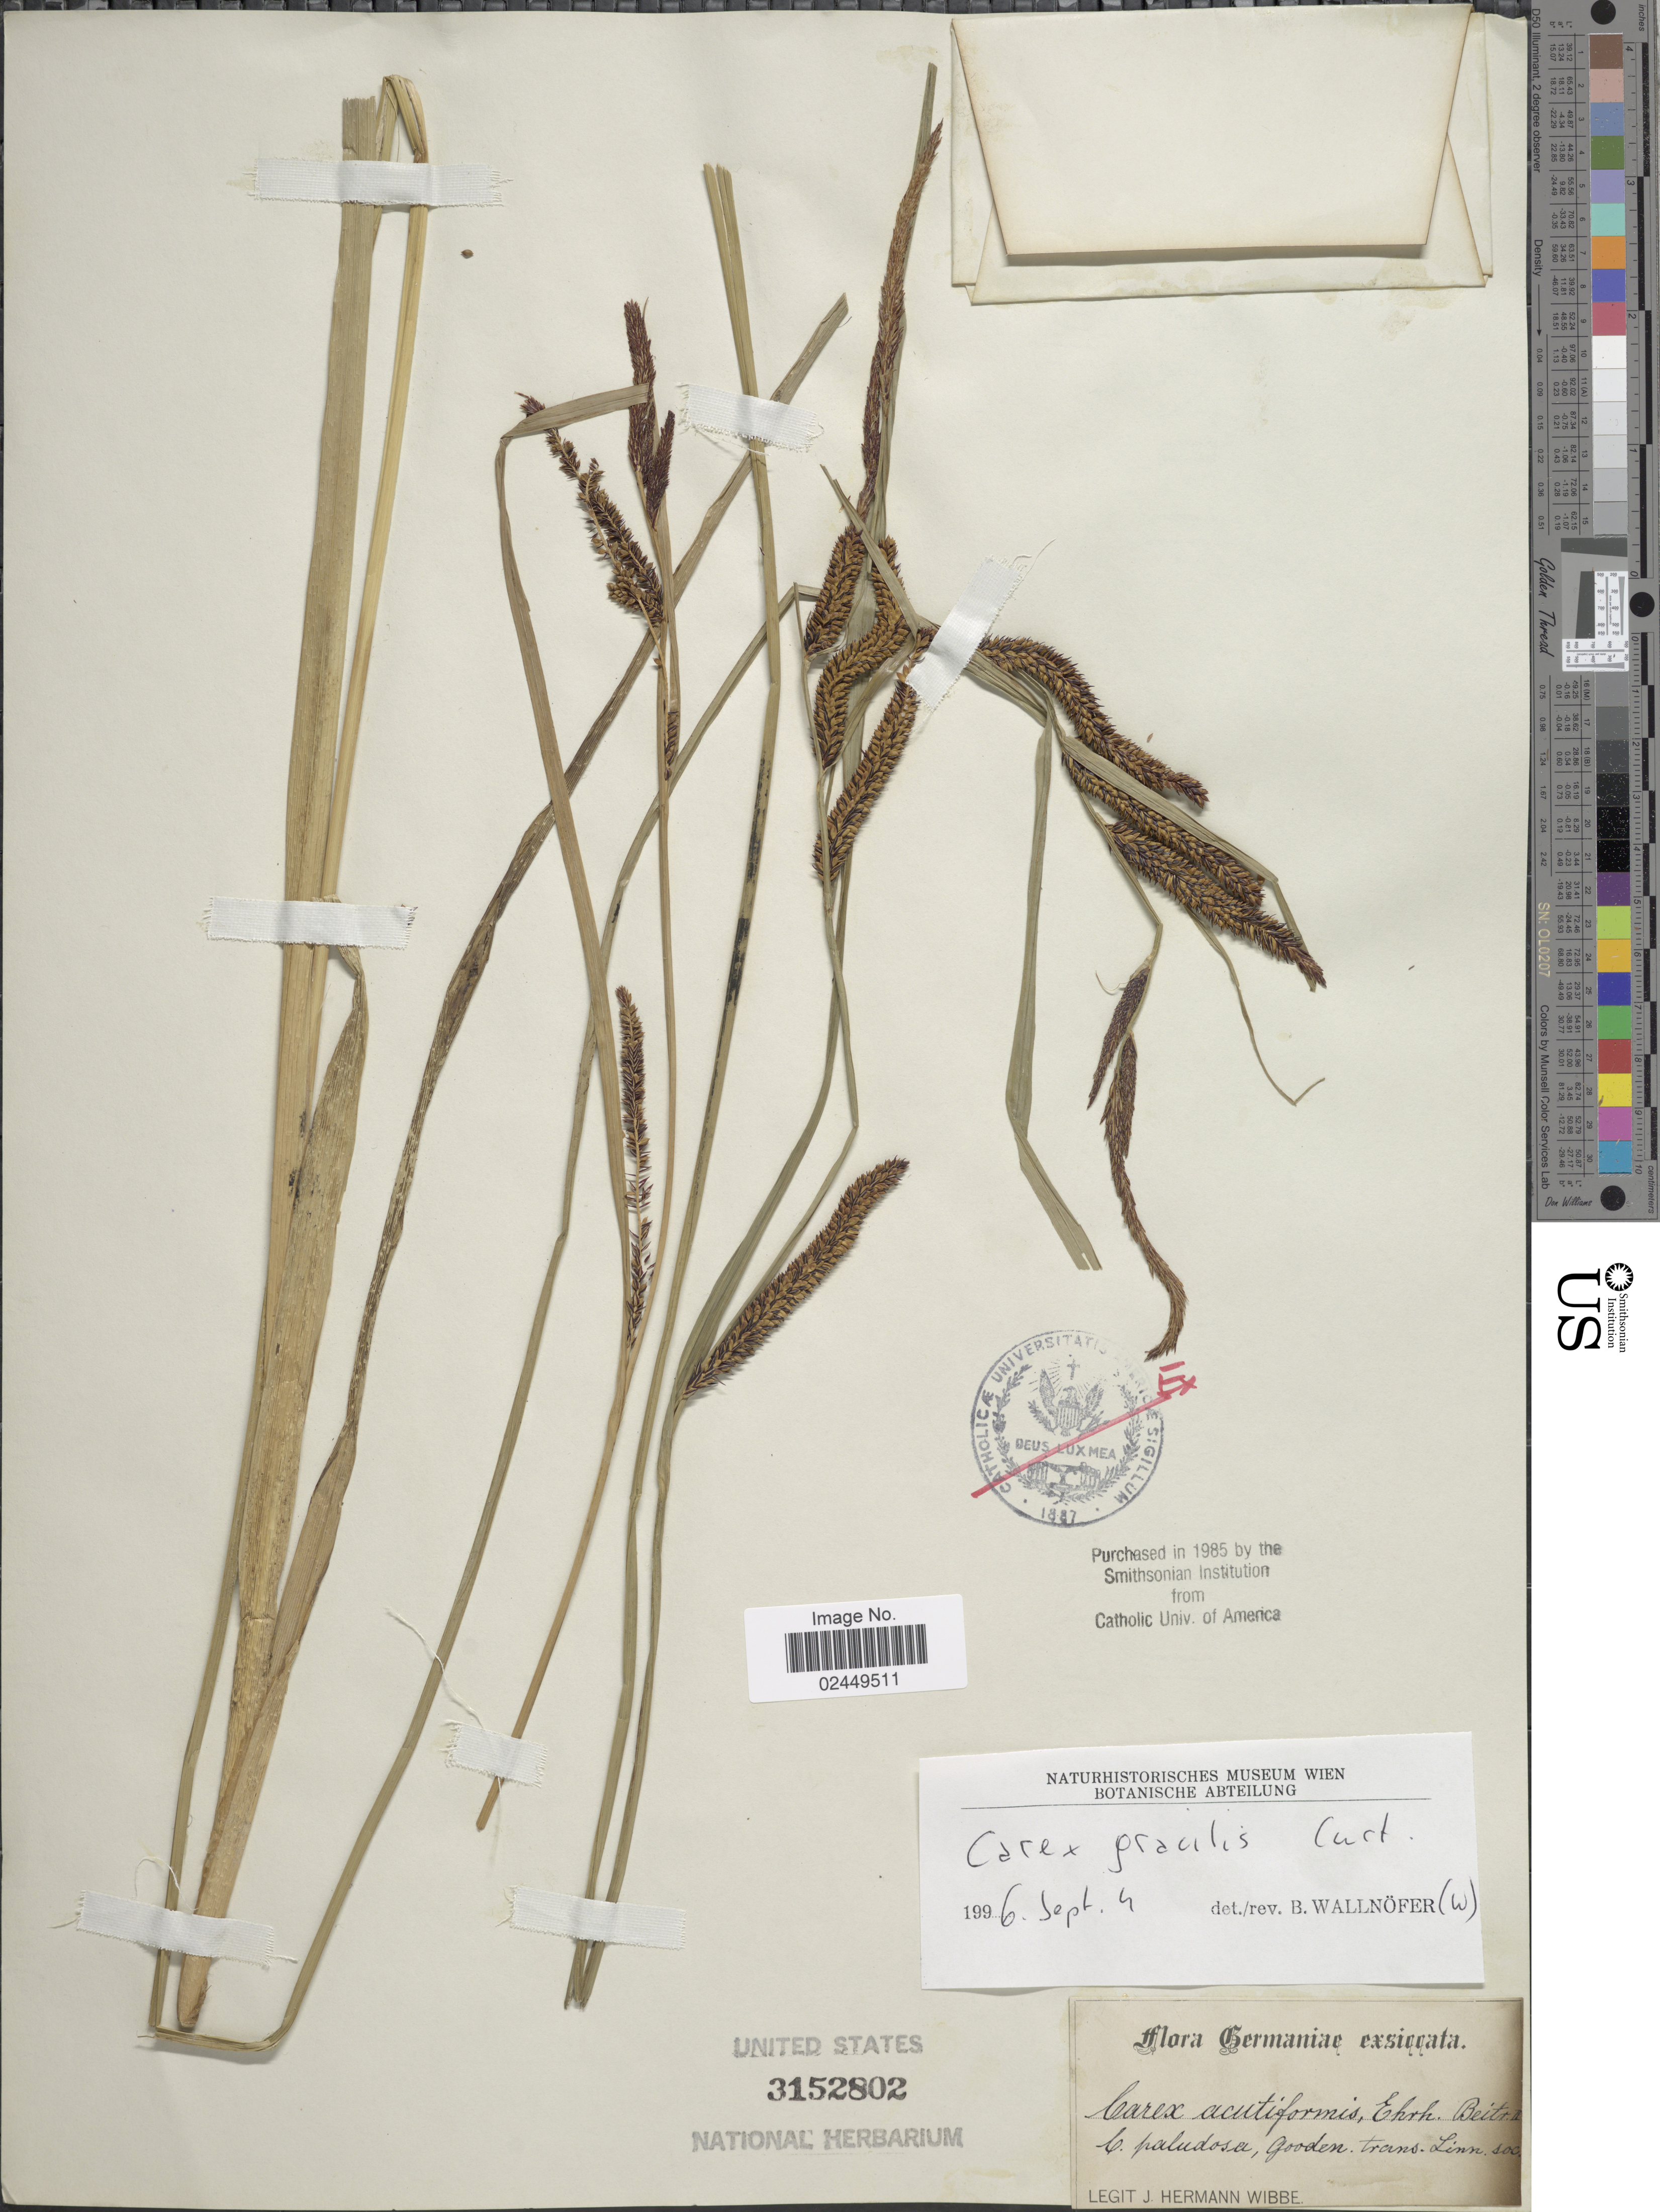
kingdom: Plantae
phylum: Tracheophyta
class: Liliopsida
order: Poales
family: Cyperaceae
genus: Carex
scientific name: Carex acuta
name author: L.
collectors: J. Wibbe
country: Germany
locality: Germaniae.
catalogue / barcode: US 3152802